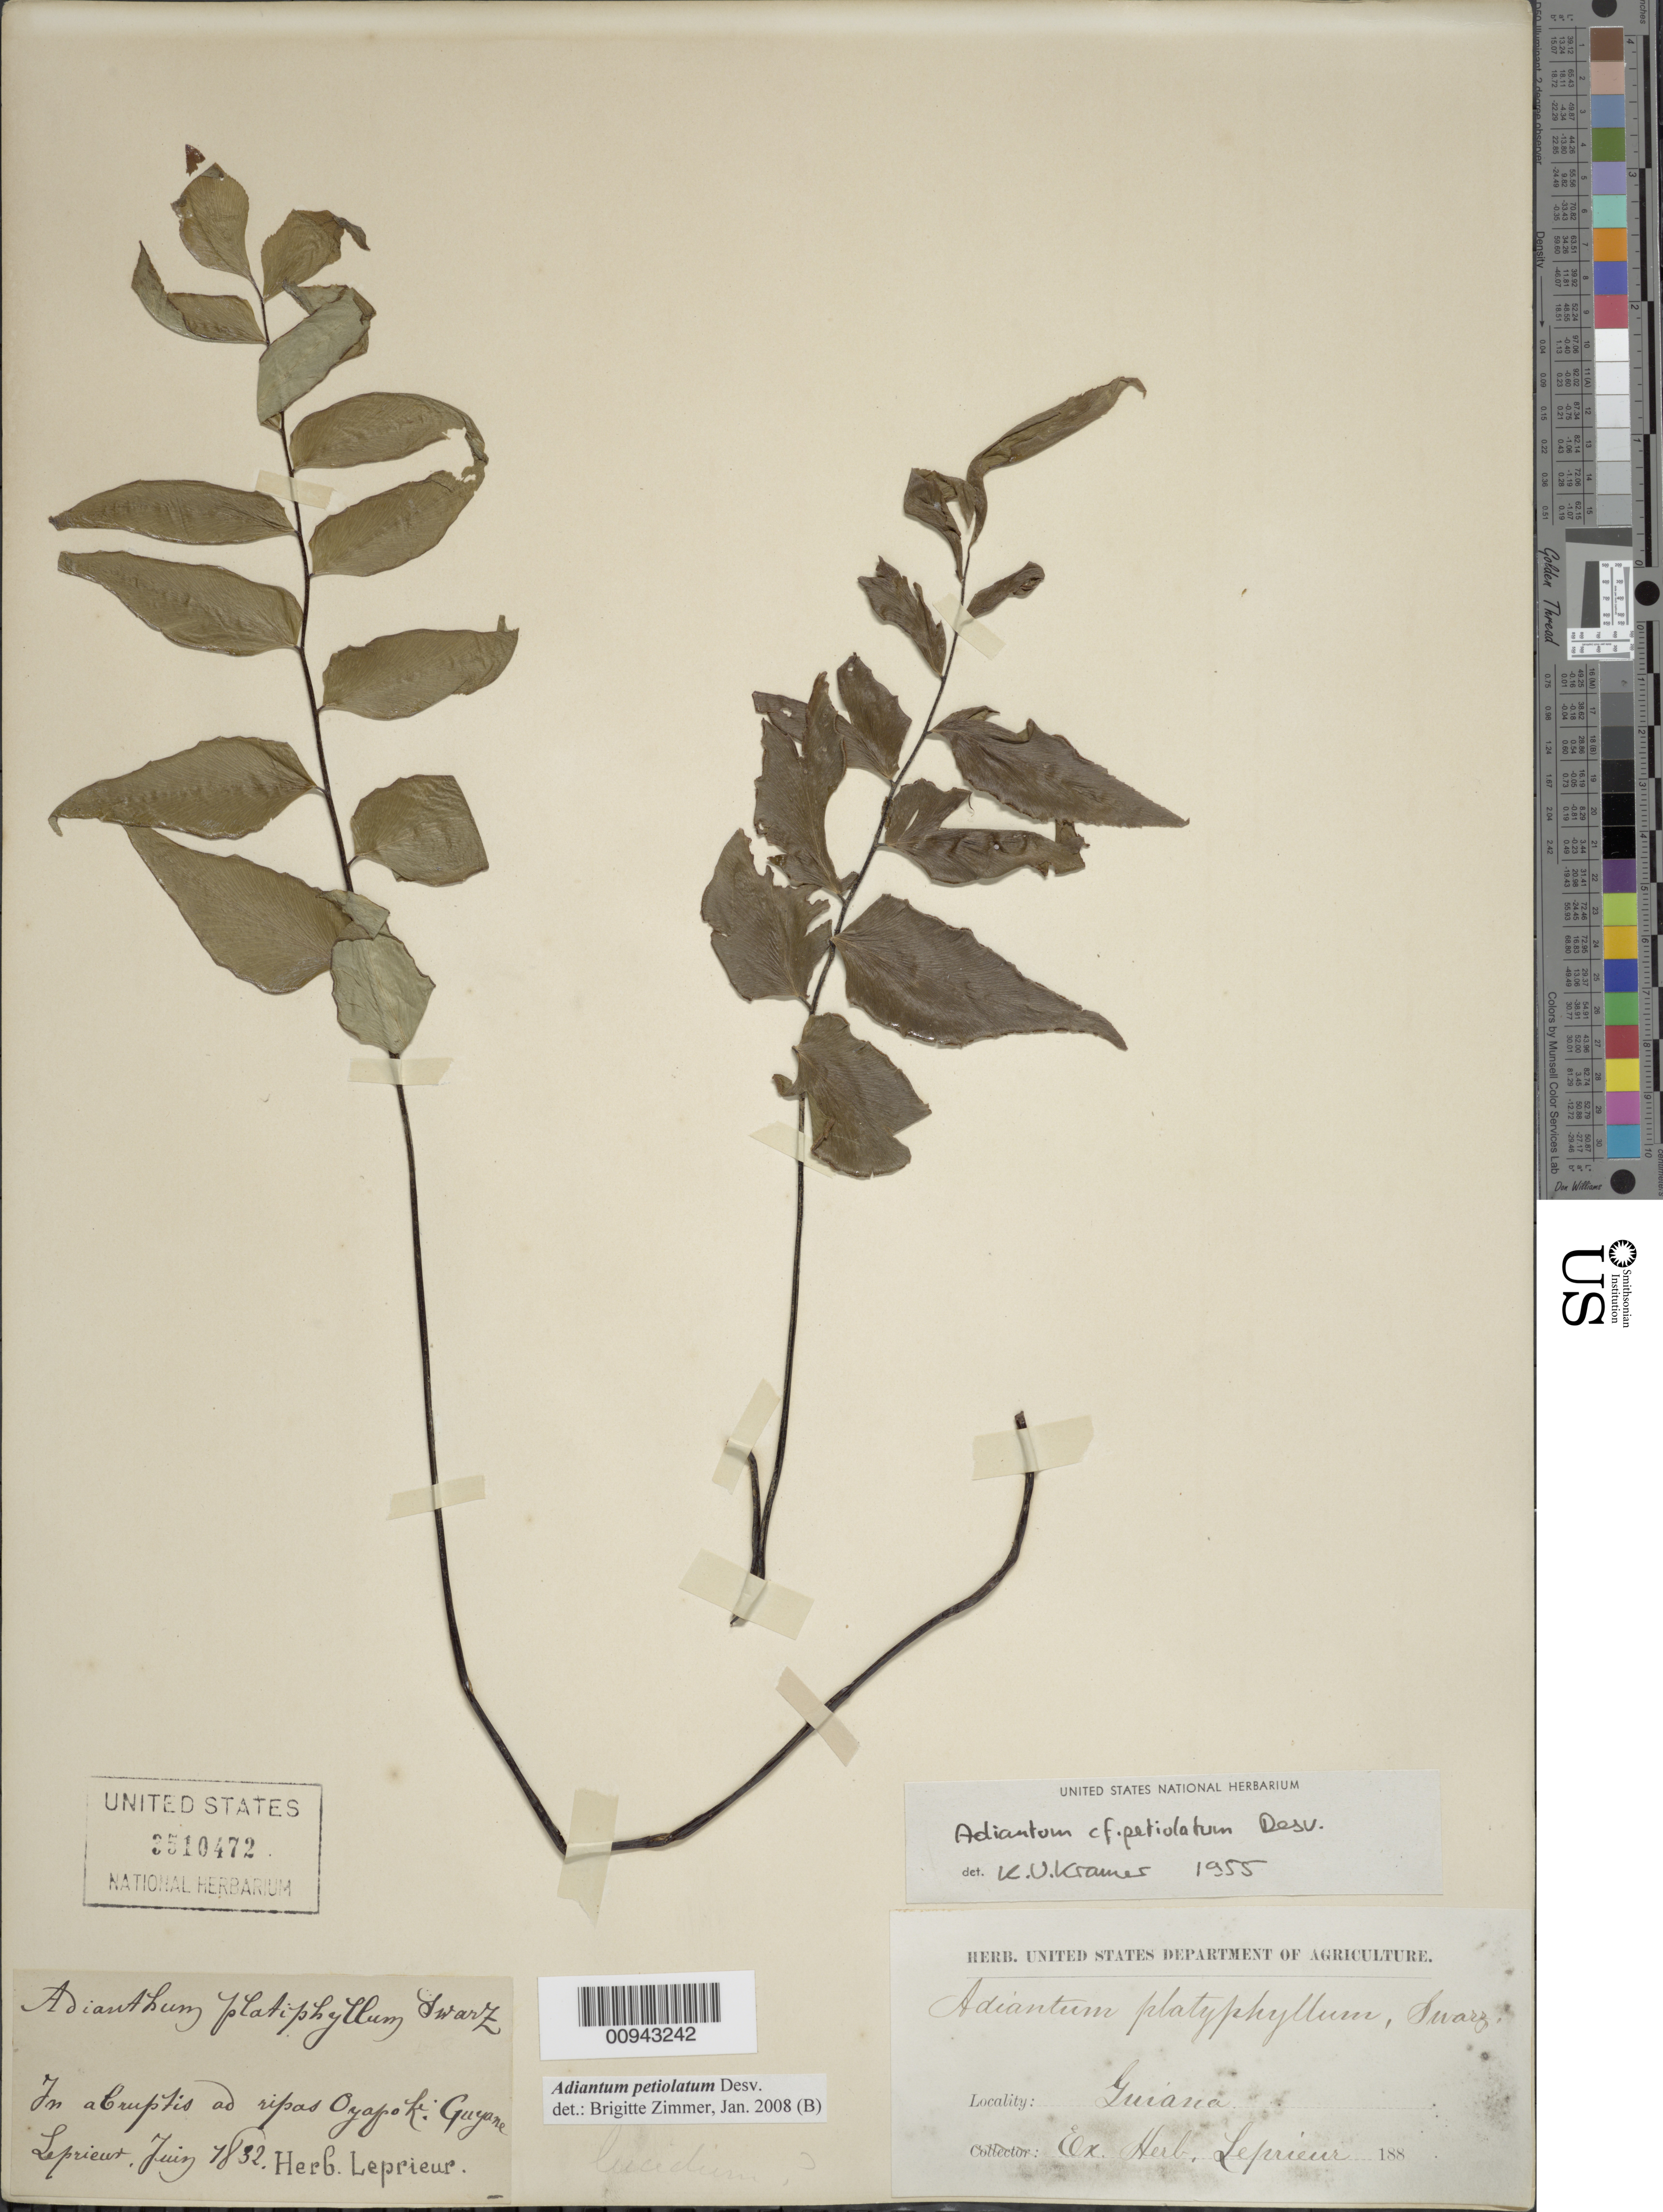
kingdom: Plantae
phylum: Tracheophyta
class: Polypodiopsida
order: Polypodiales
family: Pteridaceae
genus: Adiantum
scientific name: Adiantum petiolatum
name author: Desv.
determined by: Zimmer, B.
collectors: F. M. R. Leprieur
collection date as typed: June 1832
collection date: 1832-06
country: Guyana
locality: In abruptis ad ripas Oyapok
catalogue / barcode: US 3510472